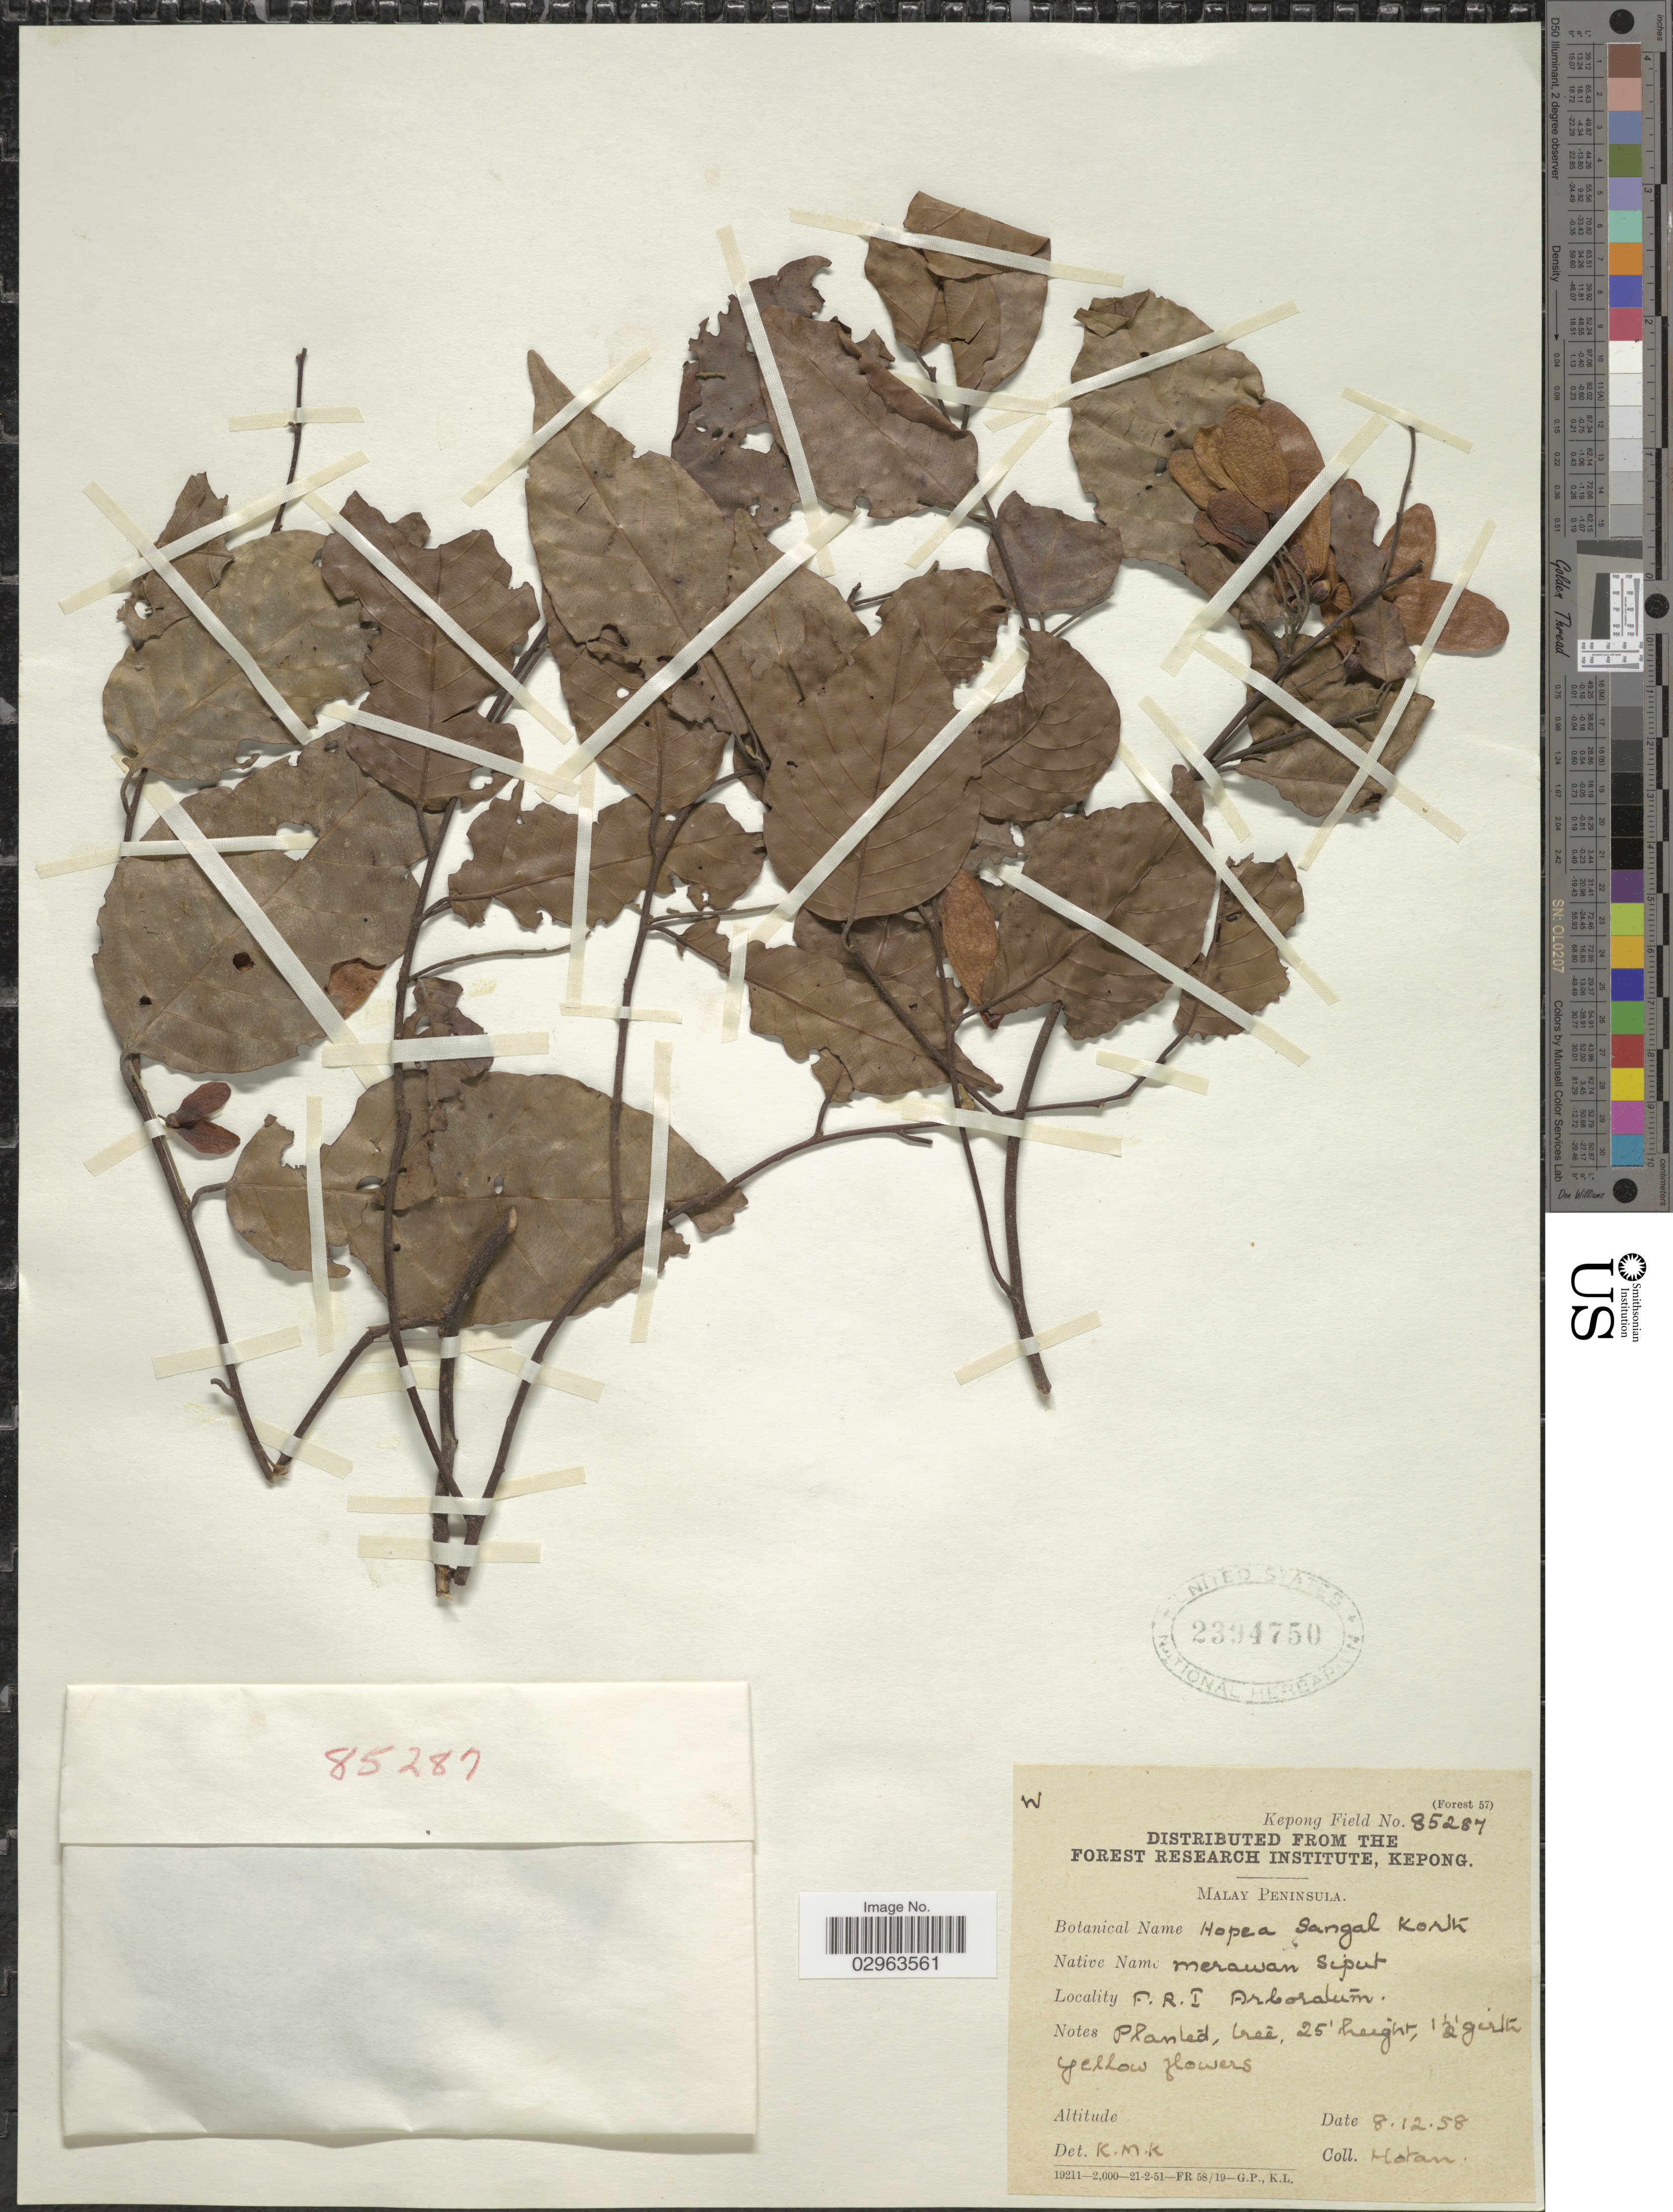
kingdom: Plantae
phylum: Tracheophyta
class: Magnoliopsida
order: Malvales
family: Dipterocarpaceae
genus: Hopea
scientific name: Hopea sangal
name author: Korth.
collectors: -. Motan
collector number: Kepong Field? 85287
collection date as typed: Transcribed d/m/y: 8/12/58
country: Malaysia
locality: Malay Peninsula. F.R.I. Arboretum.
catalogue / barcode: US 2394750